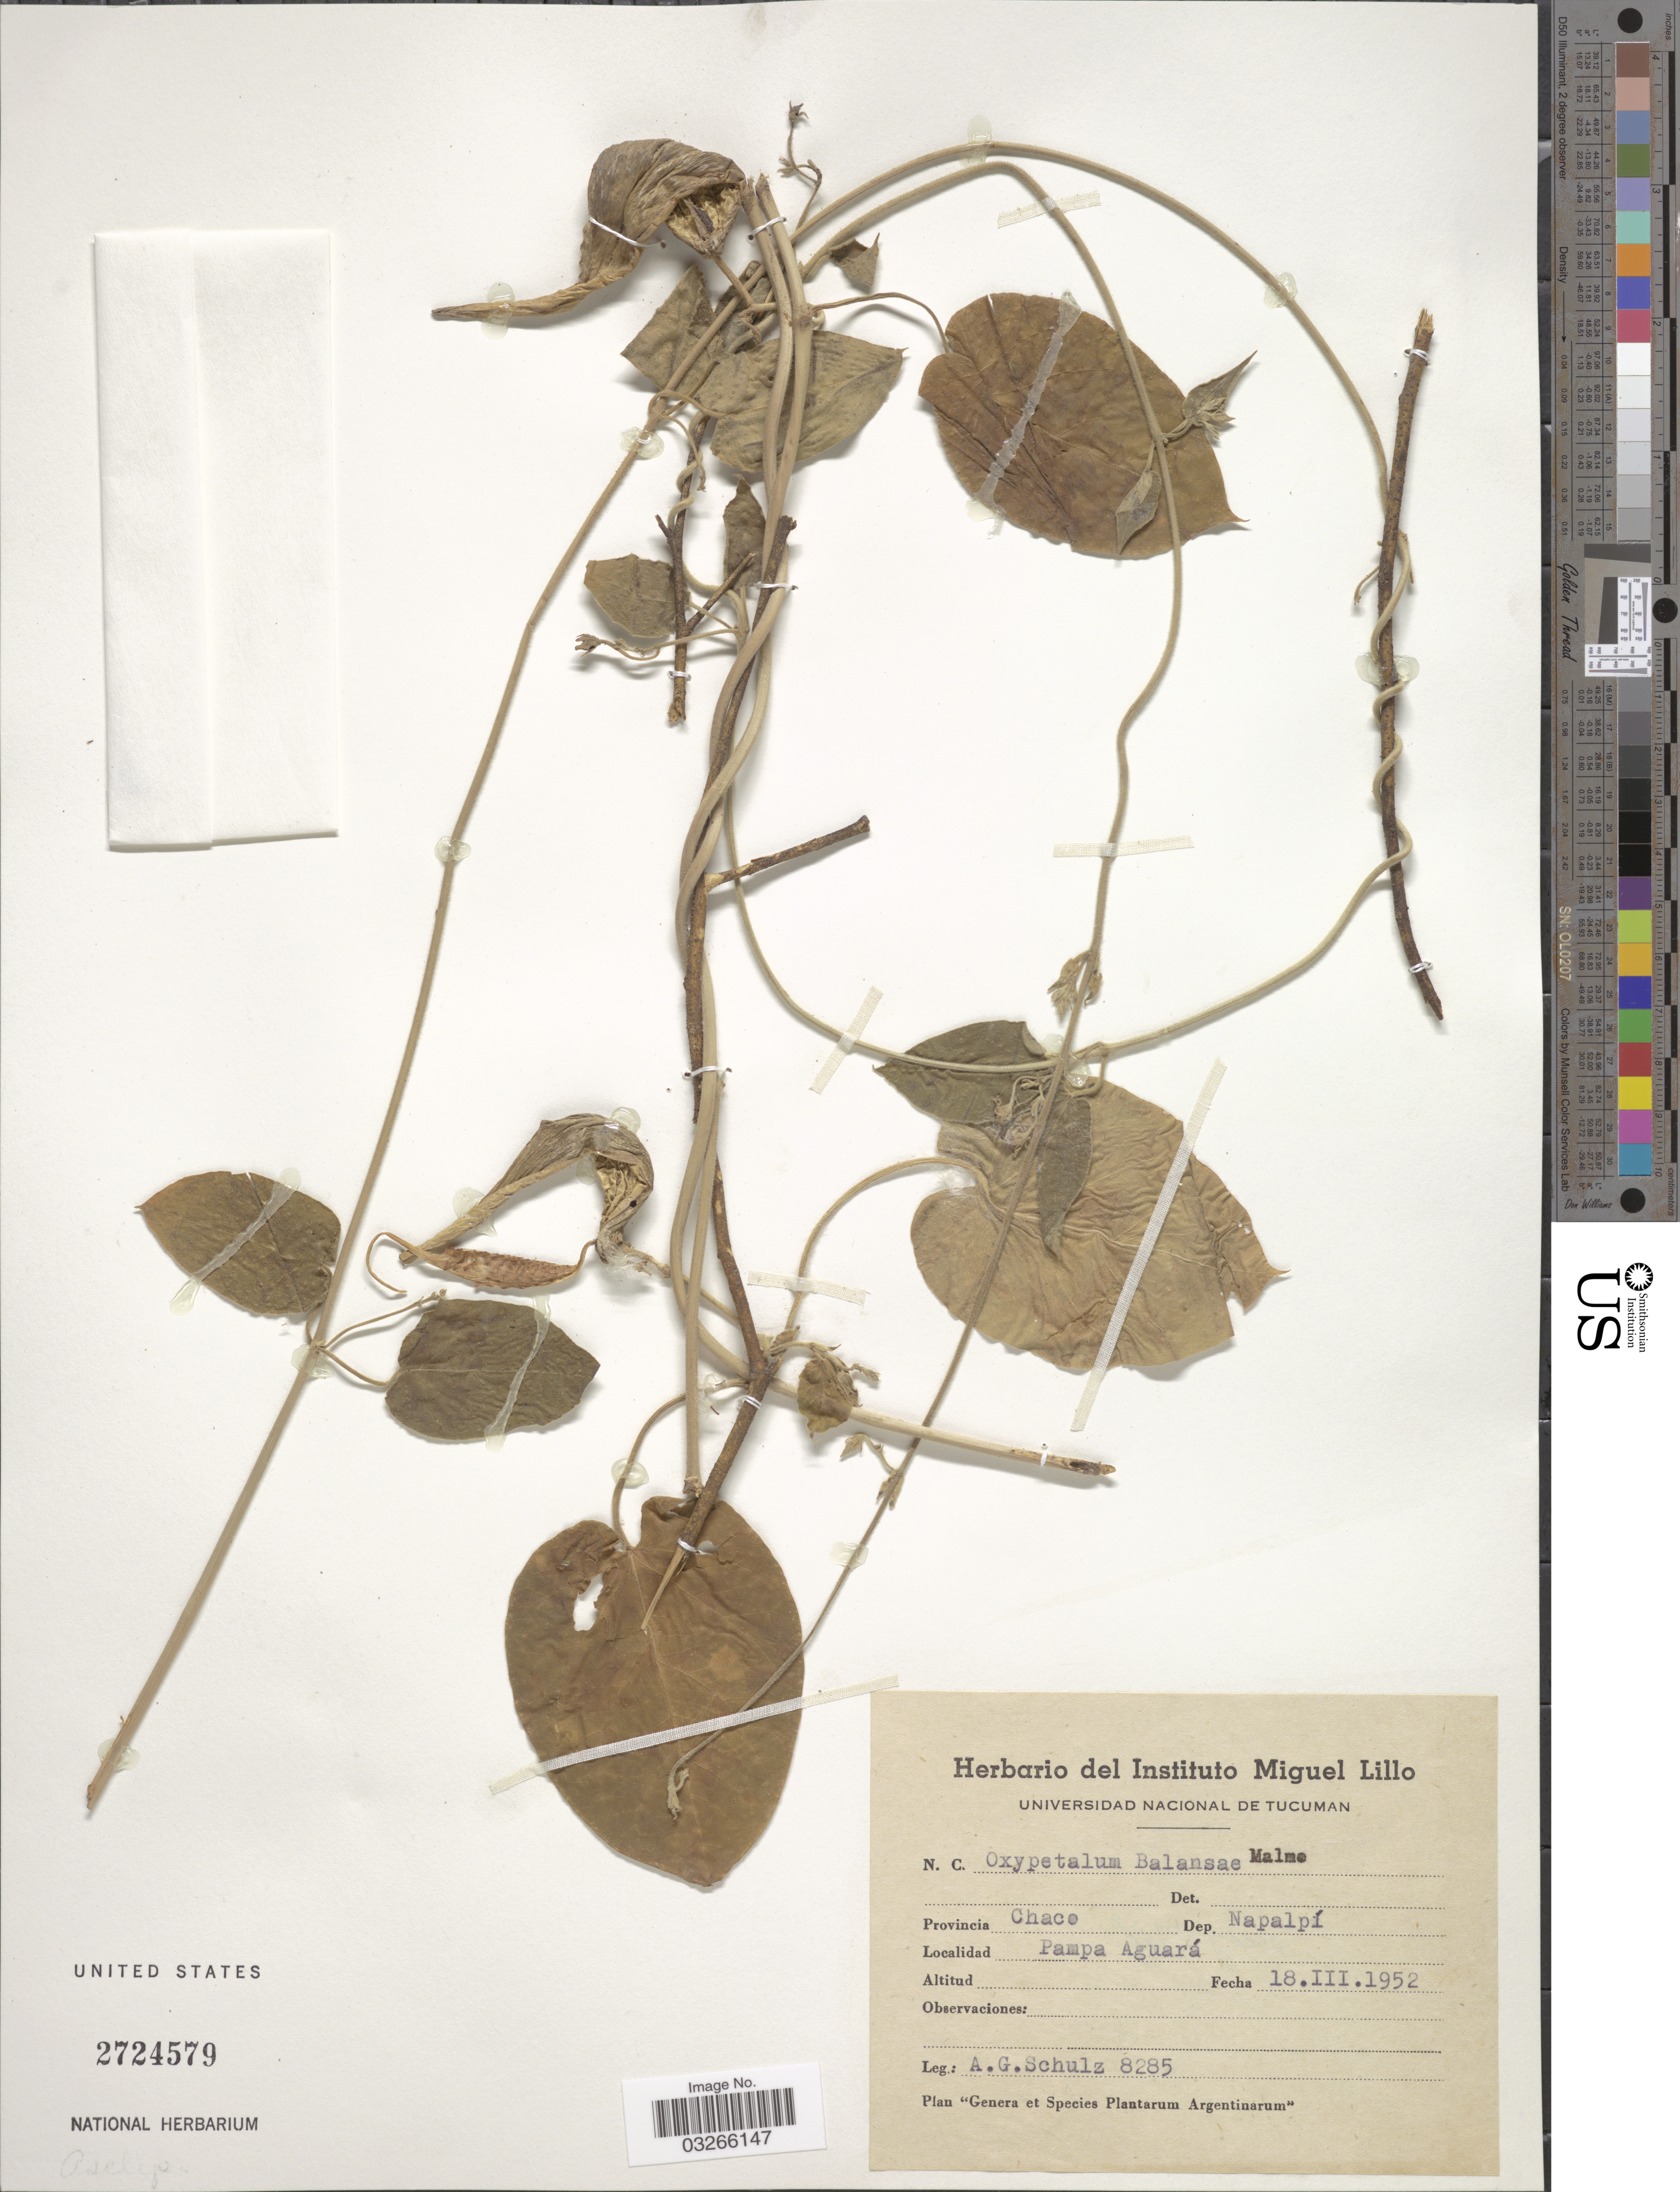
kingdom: Plantae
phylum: Tracheophyta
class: Magnoliopsida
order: Gentianales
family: Apocynaceae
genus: Oxypetalum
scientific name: Oxypetalum balansae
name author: Malme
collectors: A. G. Schulz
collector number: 8285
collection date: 1952-03-18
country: Argentina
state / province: Chaco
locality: Dep. Napalpí, Pampa Aguará.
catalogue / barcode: US 2724579